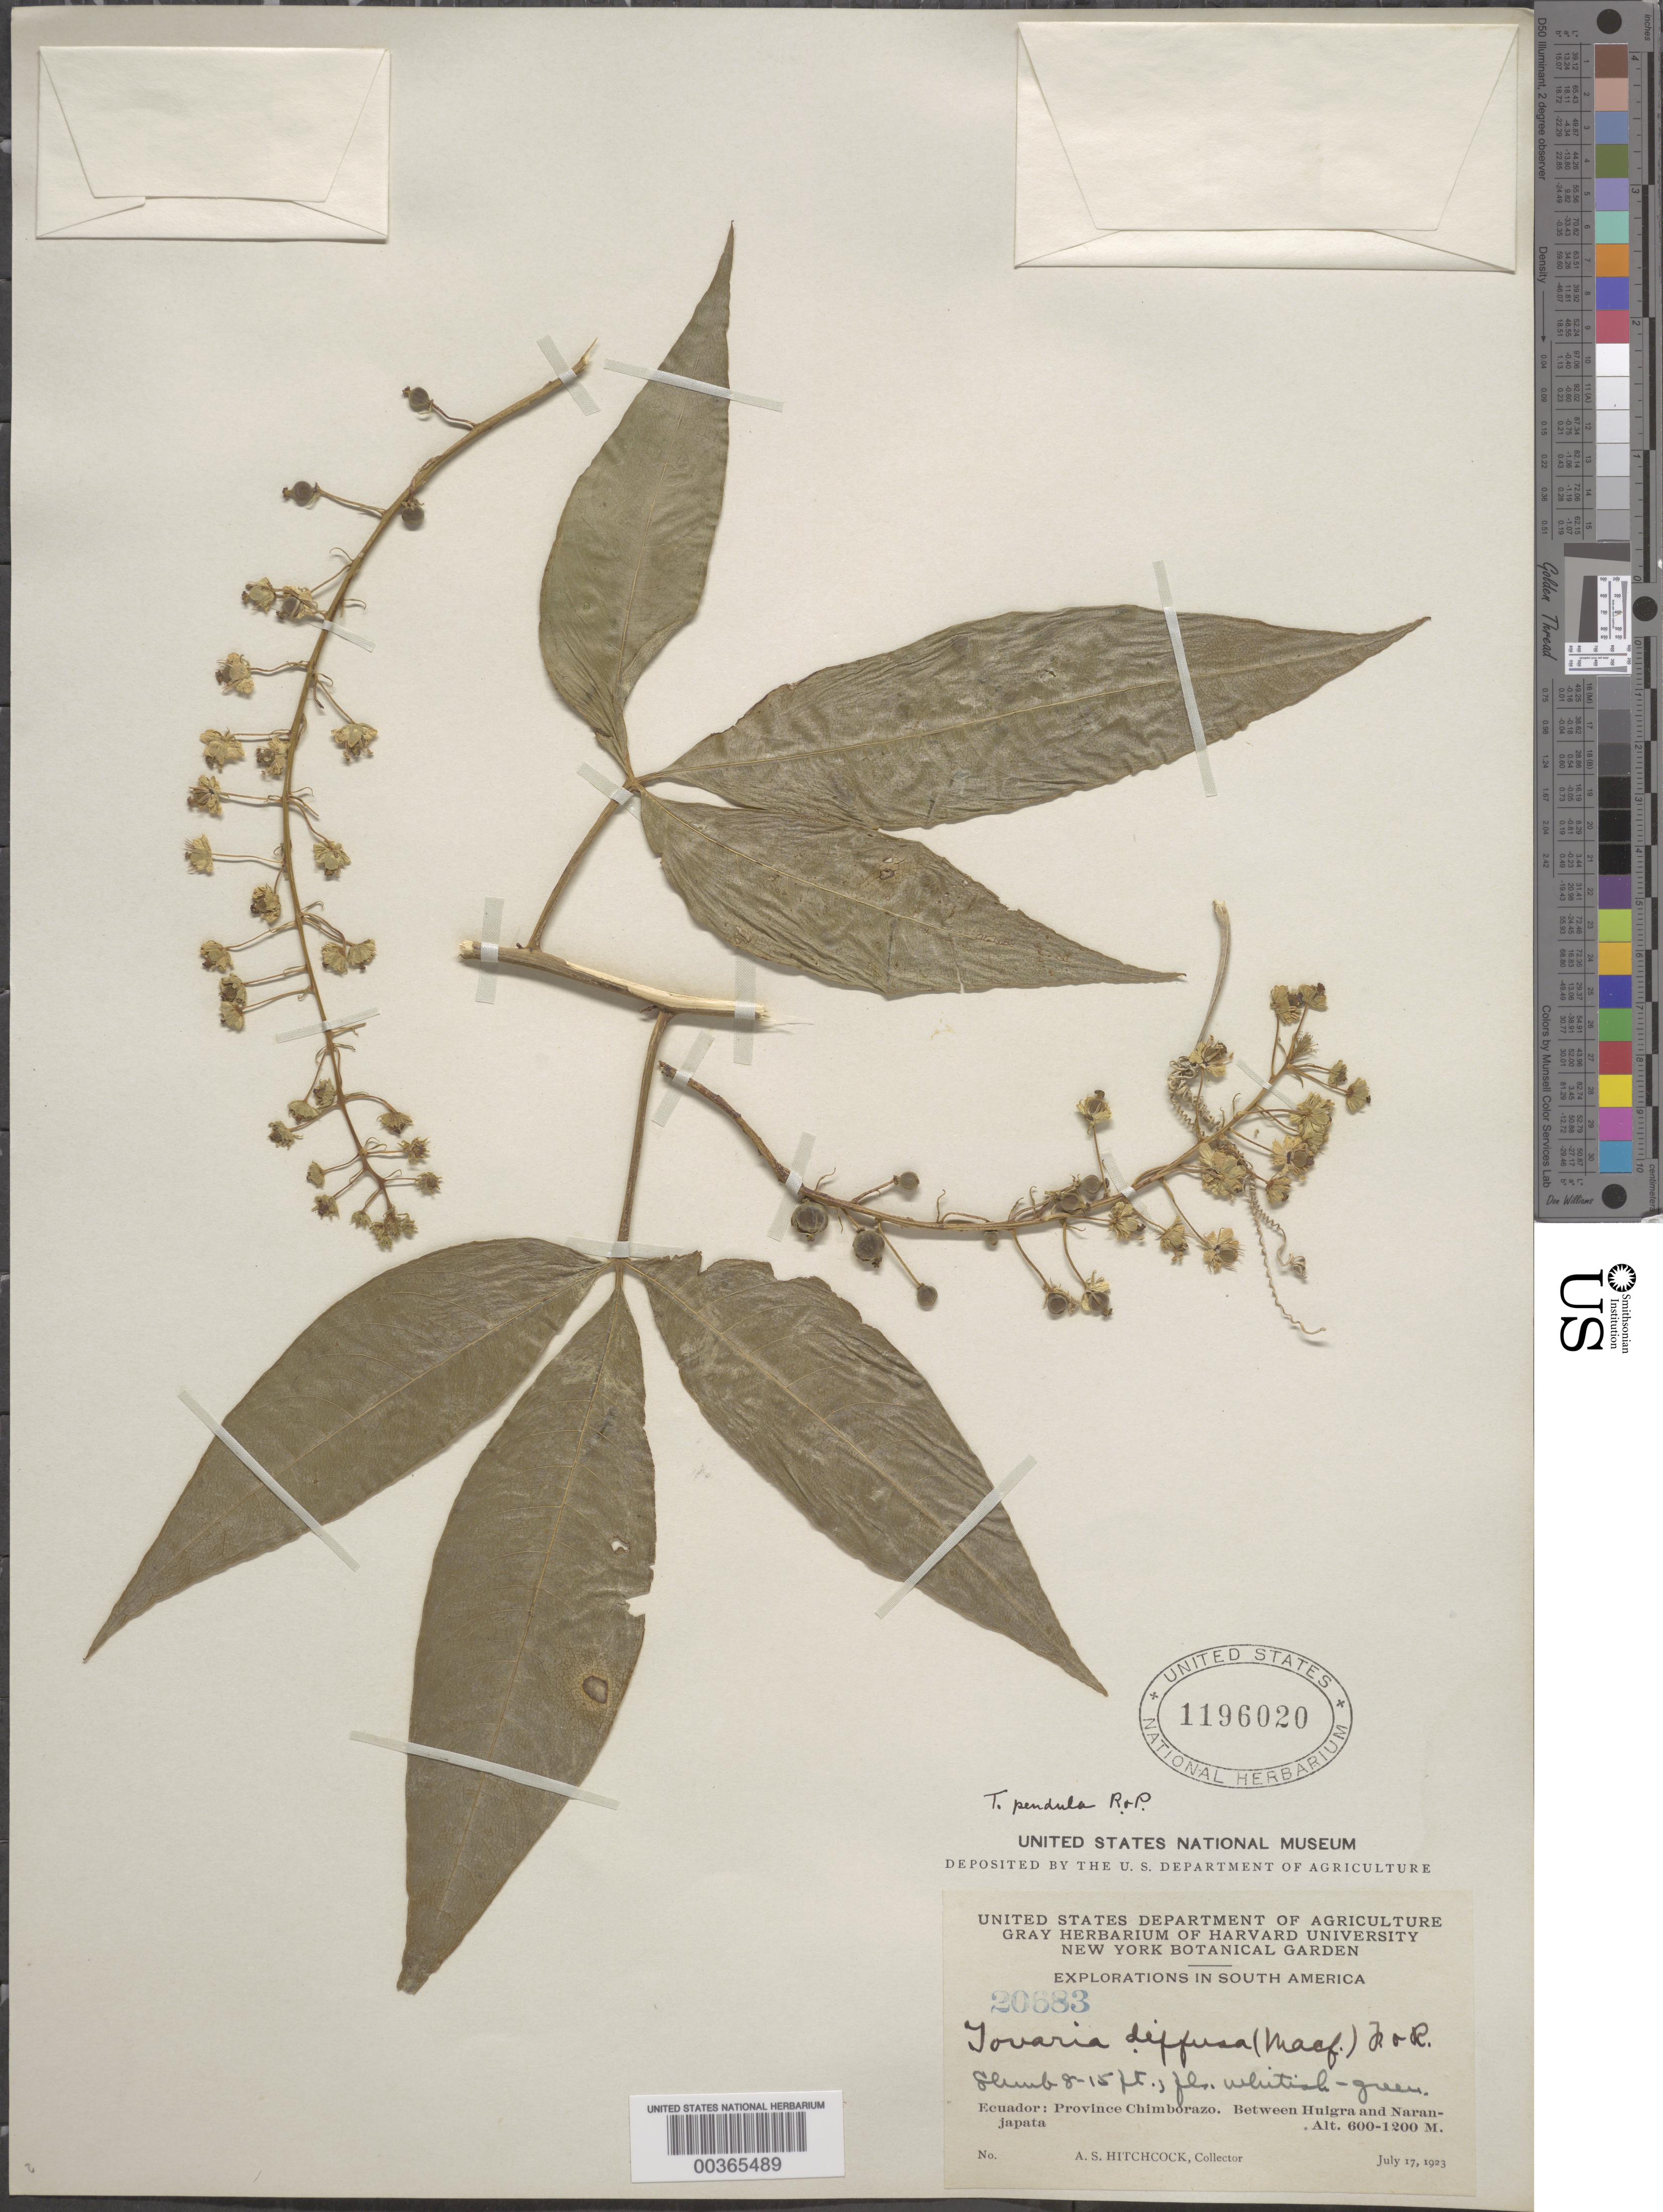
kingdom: Plantae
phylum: Tracheophyta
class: Magnoliopsida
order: Brassicales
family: Tovariaceae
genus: Tovaria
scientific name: Tovaria pendula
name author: Ruiz & Pav.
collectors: A. S. Hitchcock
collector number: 20683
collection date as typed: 17 Jul 1923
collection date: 1923-07-17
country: Ecuador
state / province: Chimborazo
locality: Between Huigra and Naranjapata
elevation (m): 600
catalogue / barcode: US 1196020